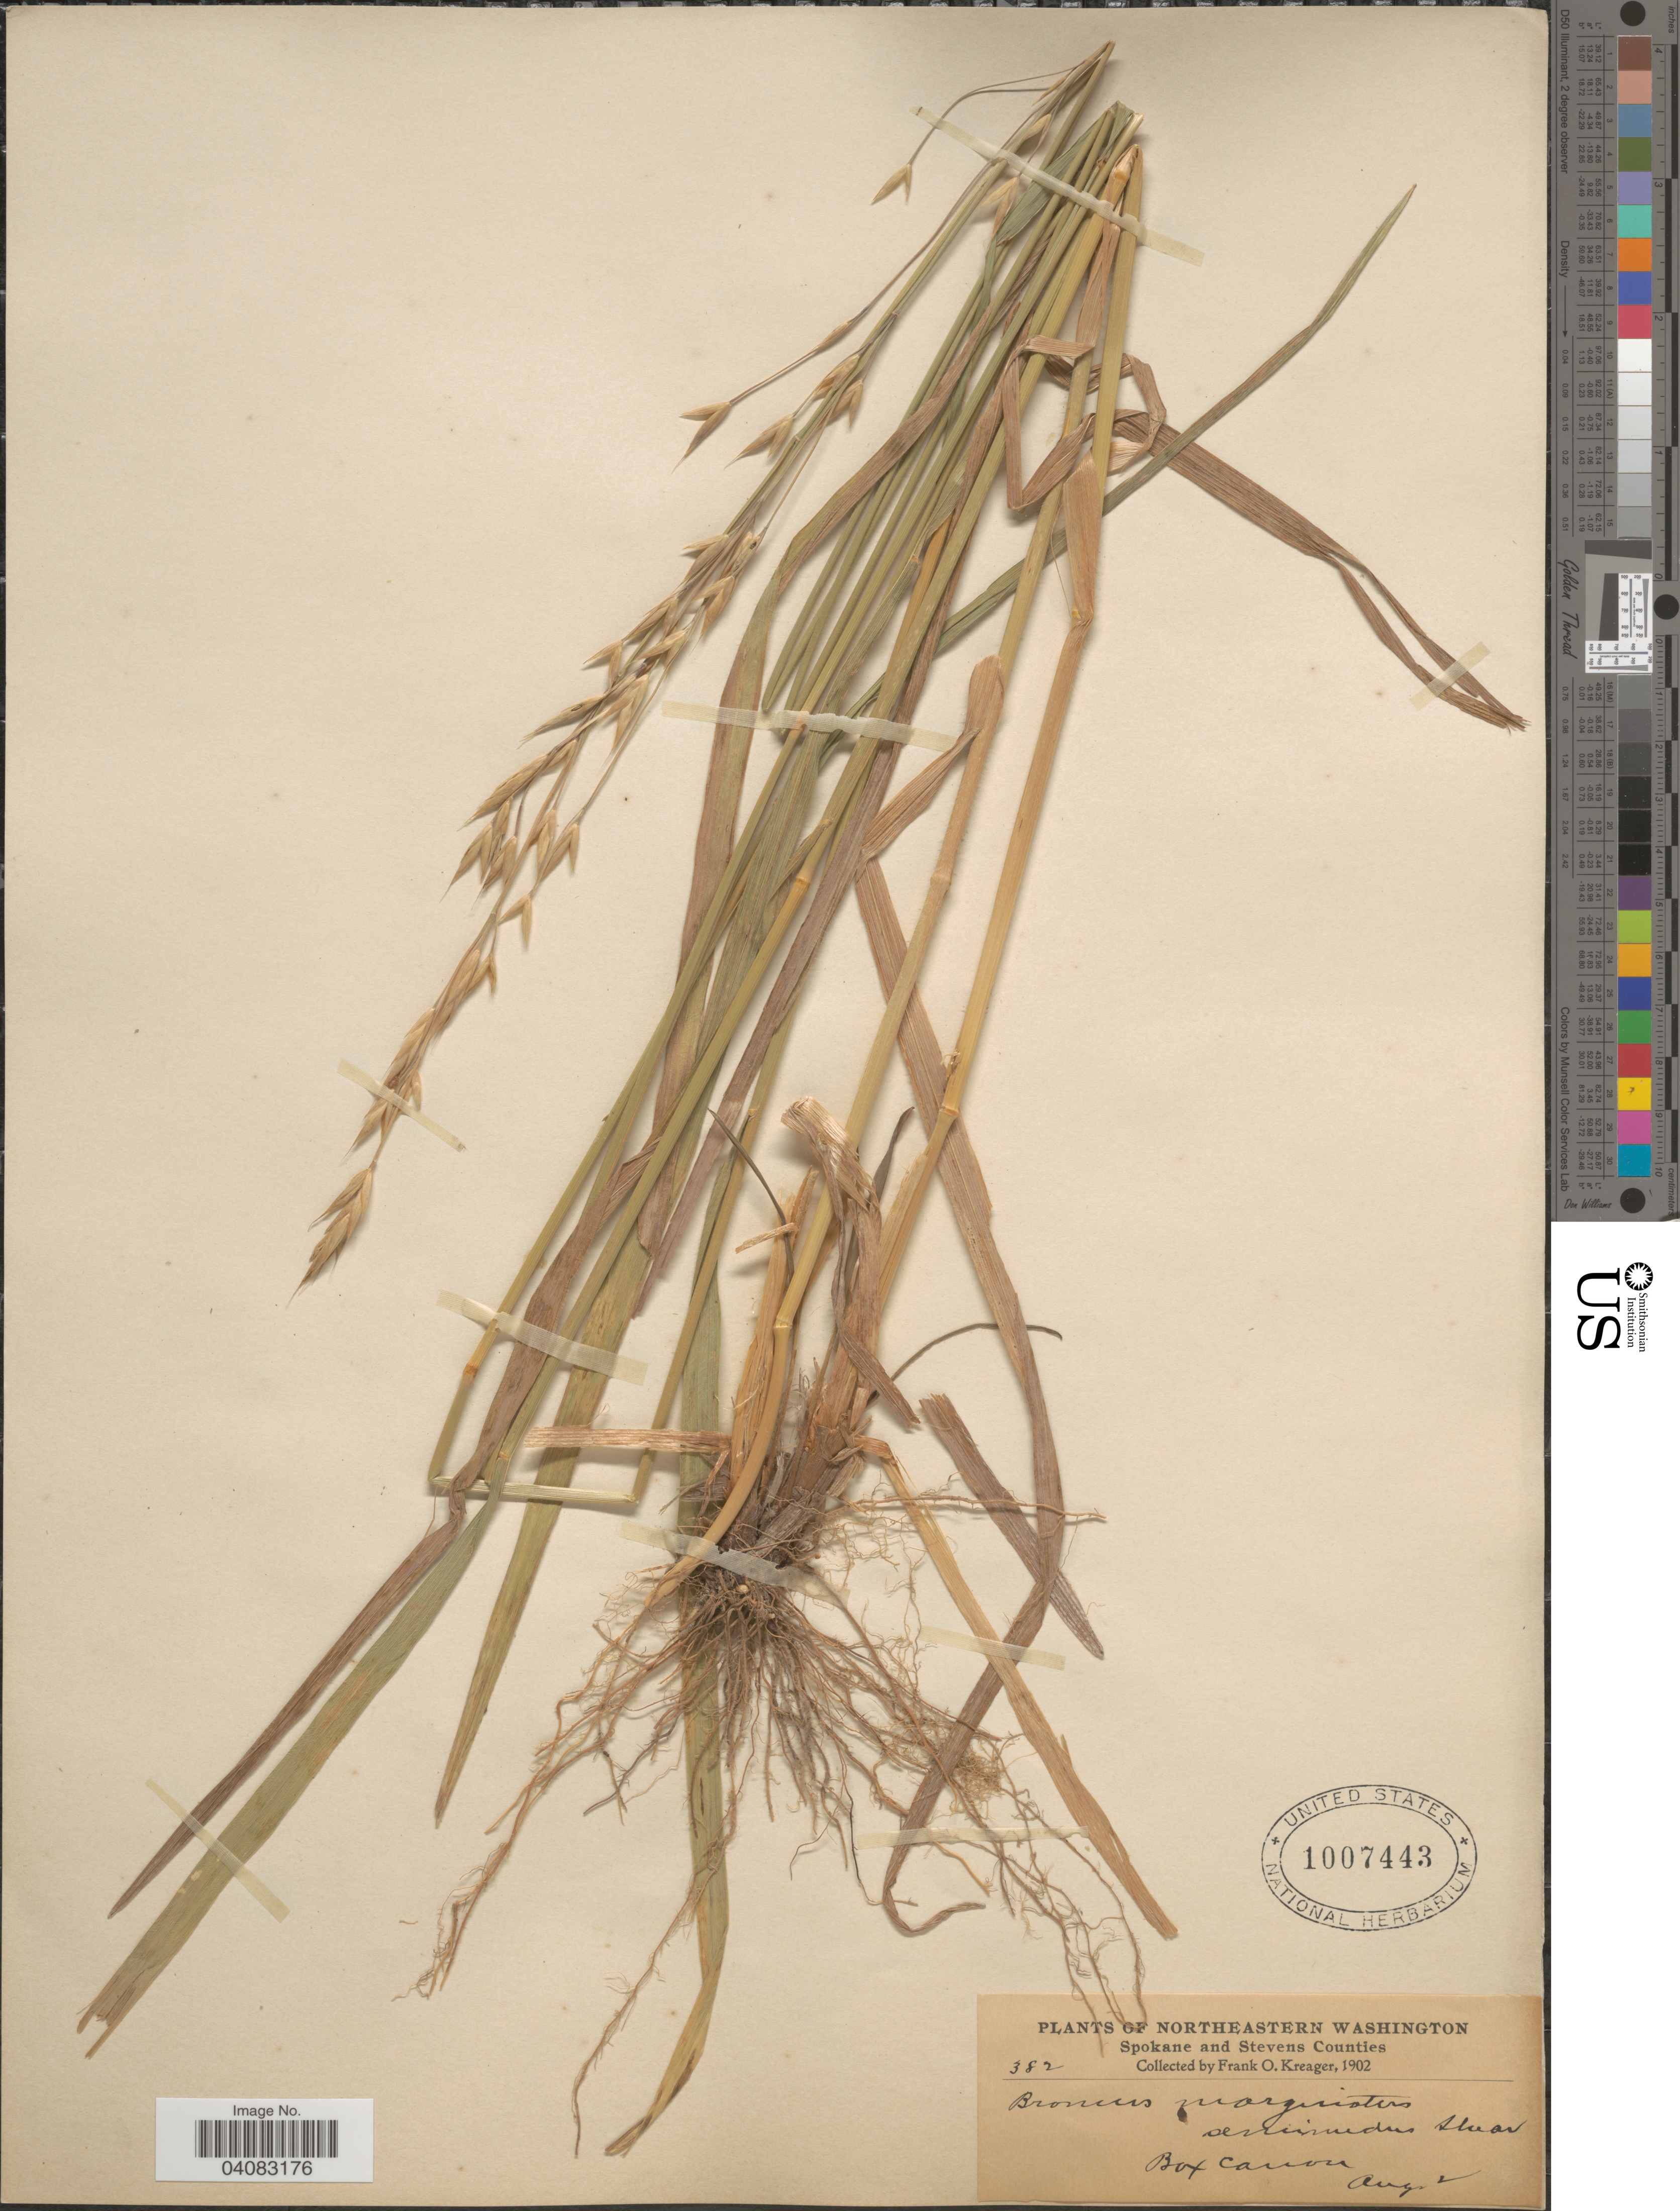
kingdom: Plantae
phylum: Tracheophyta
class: Liliopsida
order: Poales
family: Poaceae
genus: Bromus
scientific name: Bromus marginatus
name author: Nees ex Steud.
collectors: F. Kreager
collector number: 382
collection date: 1902-08-02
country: United States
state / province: Washington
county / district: Spokane / Stevens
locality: Northeastern Washington. Spokane and Stevens Counties. Box Canon.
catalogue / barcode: US 1007443